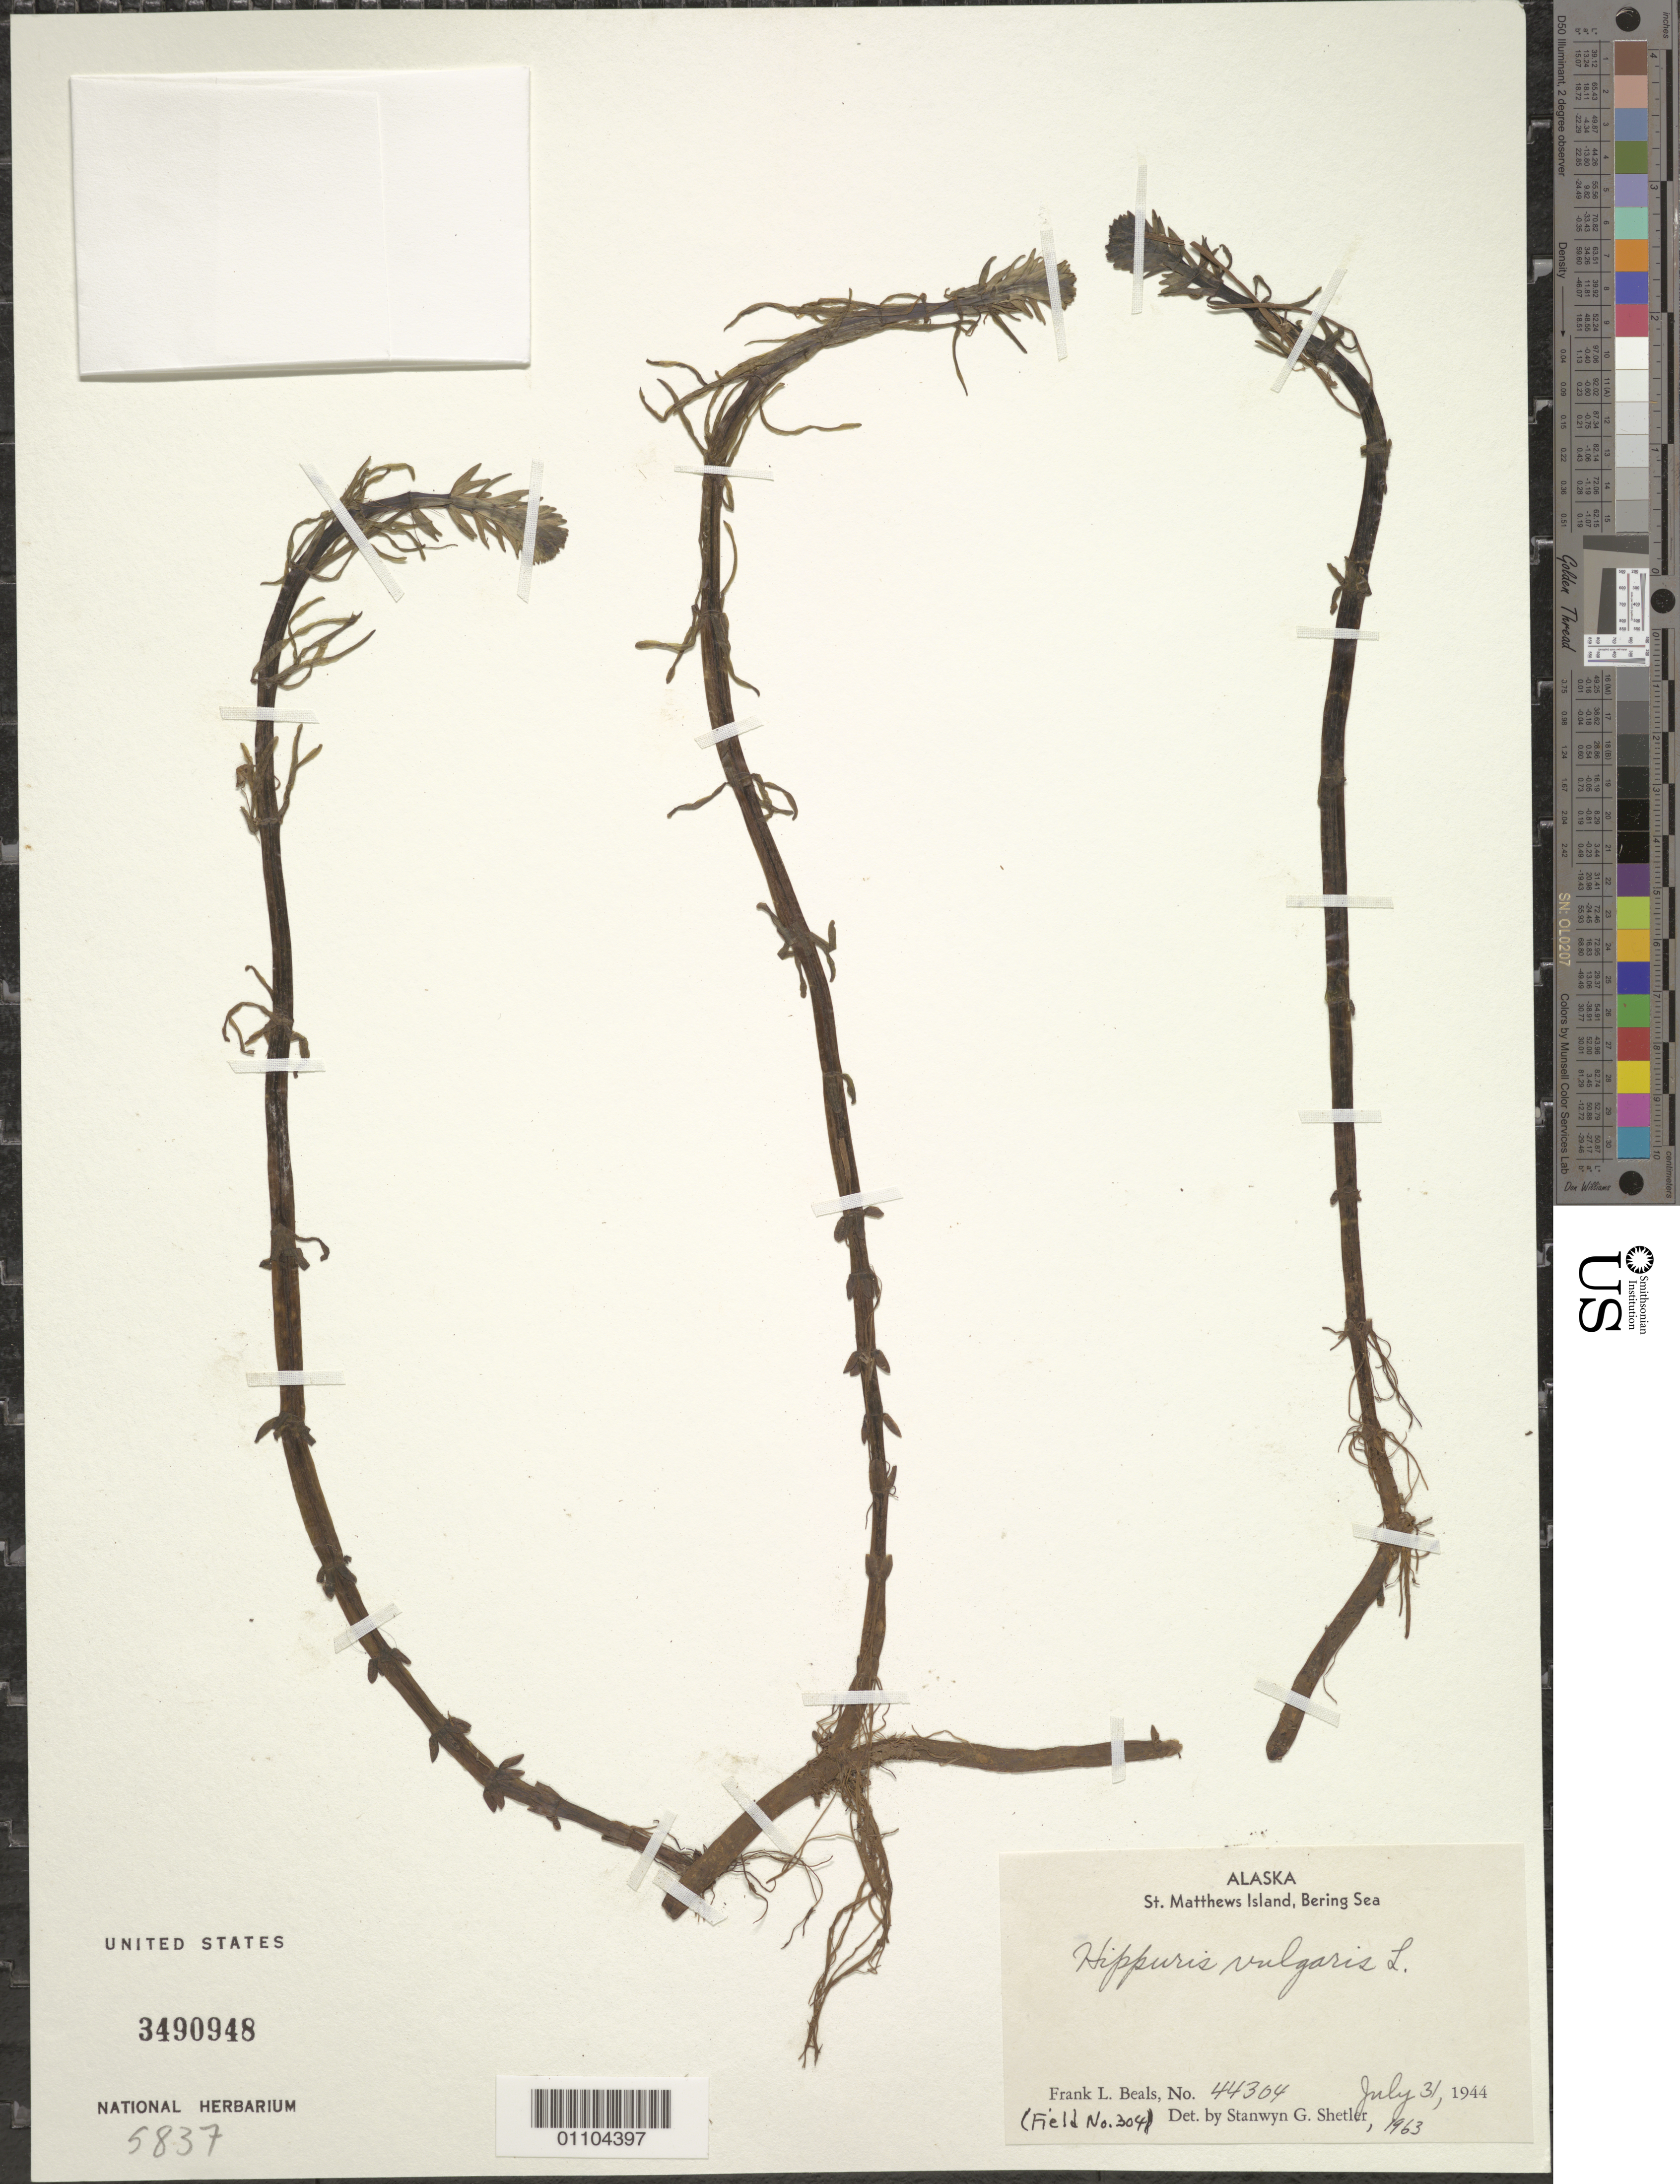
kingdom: Plantae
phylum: Tracheophyta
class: Magnoliopsida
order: Lamiales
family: Plantaginaceae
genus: Hippuris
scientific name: Hippuris vulgaris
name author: L.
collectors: F. Beals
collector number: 44304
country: United States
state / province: Alaska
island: St. Matthew I.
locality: Bering Sea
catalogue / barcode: US 3490948